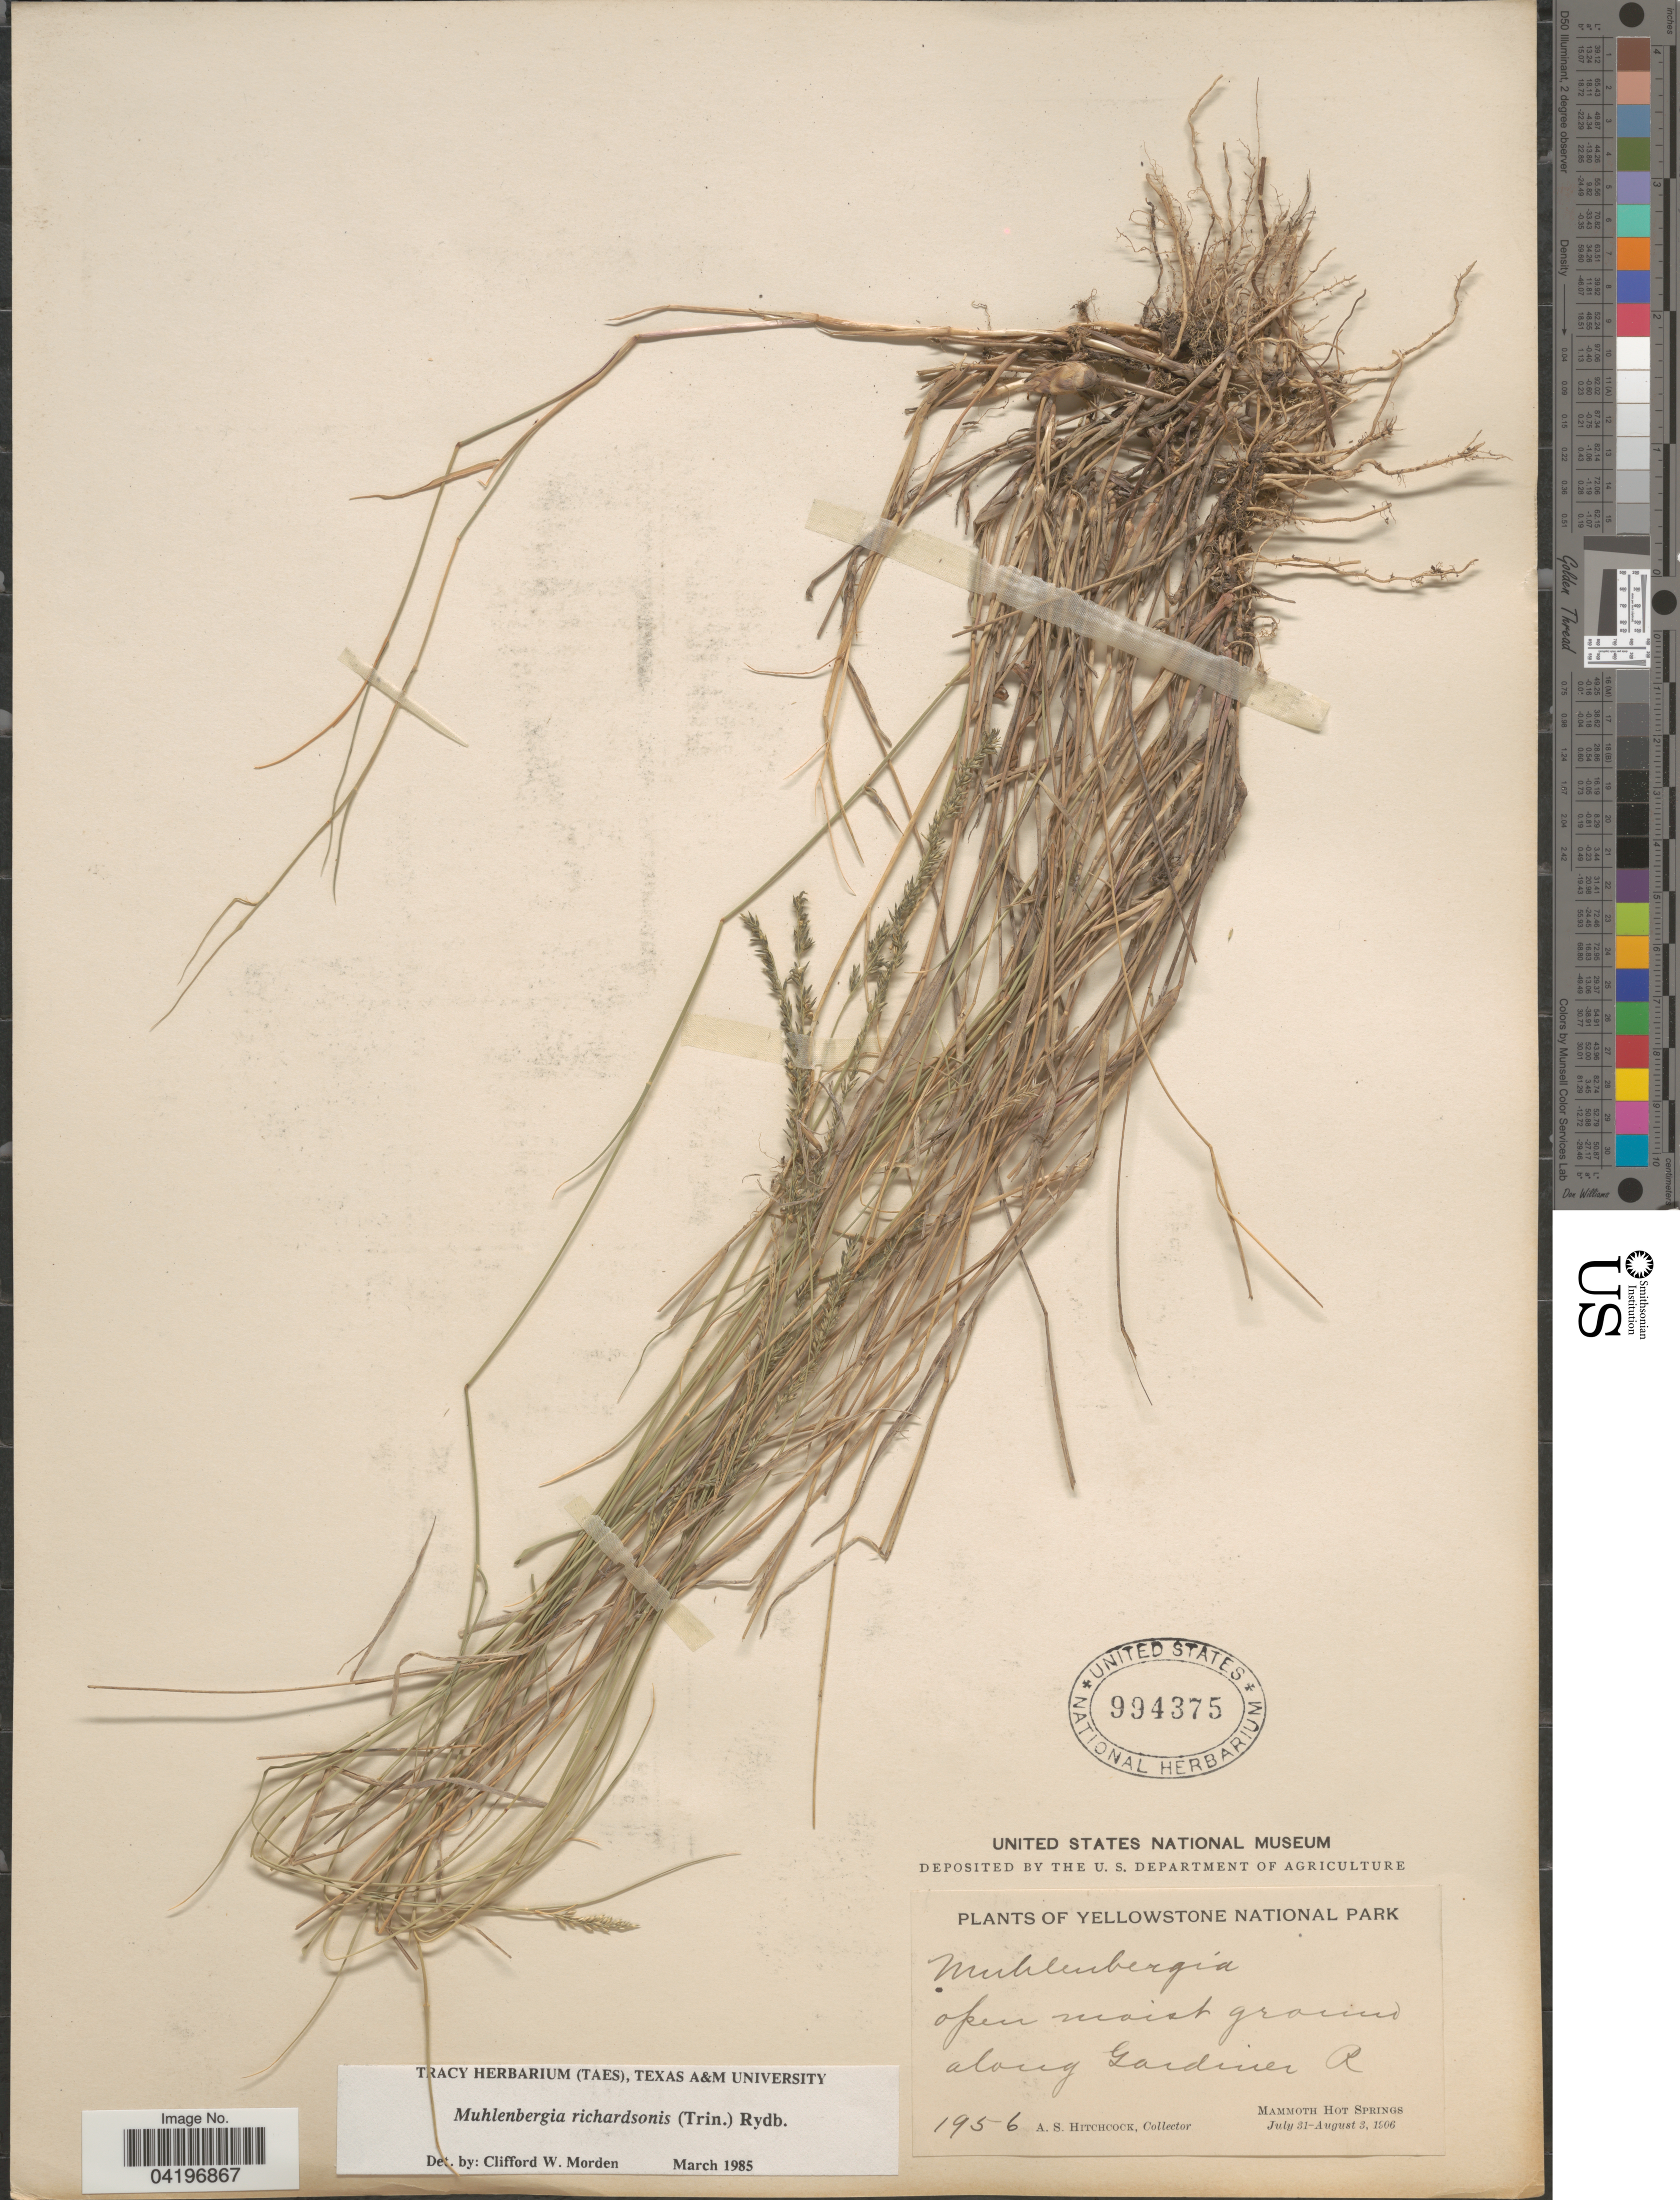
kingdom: Plantae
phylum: Tracheophyta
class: Liliopsida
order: Poales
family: Poaceae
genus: Muhlenbergia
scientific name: Muhlenbergia richardsonis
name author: (Trin.) Rydb.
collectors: A. S. Hitchcock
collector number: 1956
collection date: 1906-07-31/1906-08-03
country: United States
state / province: Wyoming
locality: Yellowstone National Park. Open moist ground along Gardiner R. Mammoth Hot Springs.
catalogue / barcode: US 994375